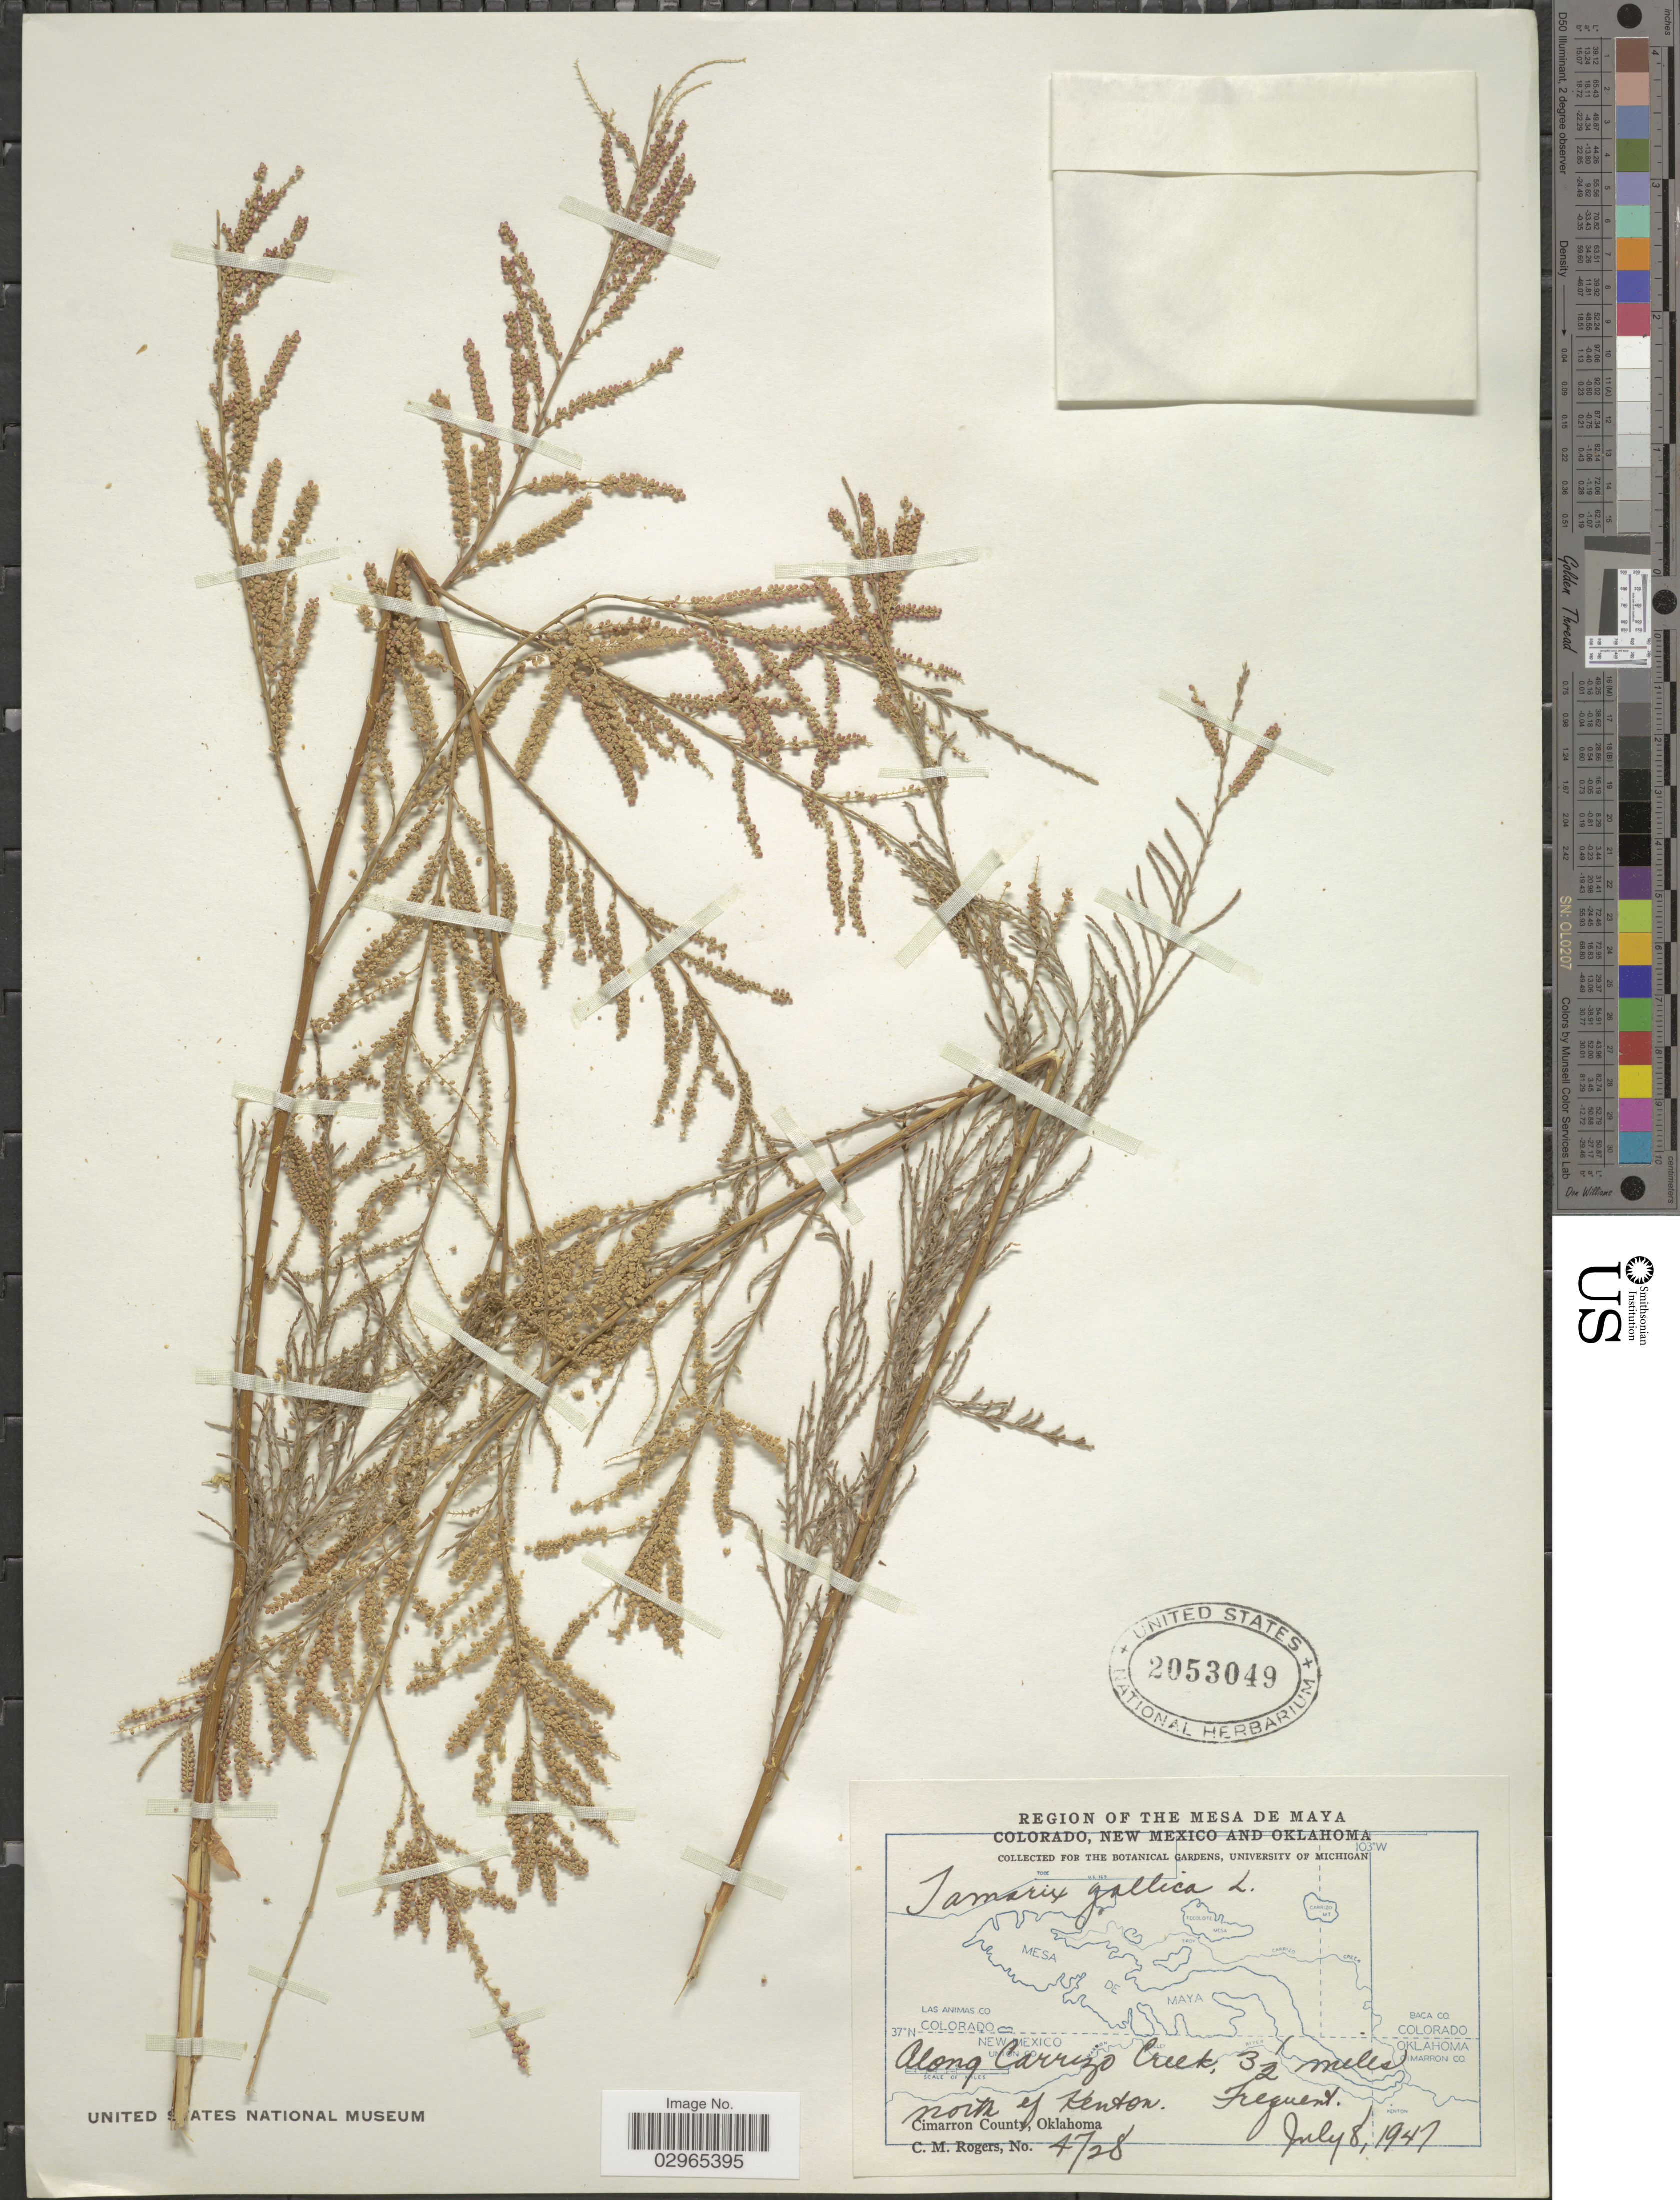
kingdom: Plantae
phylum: Tracheophyta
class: Magnoliopsida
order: Caryophyllales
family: Tamaricaceae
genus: Tamarix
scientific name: Tamarix gallica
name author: L.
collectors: C. M. Rogers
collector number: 4728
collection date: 1947-07-08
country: United States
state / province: Oklahoma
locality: Region of the Mesa de Maya. Along Carrizo Creek, 3½ miles north of Kenton. Cimarron County.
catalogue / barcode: US 2053049